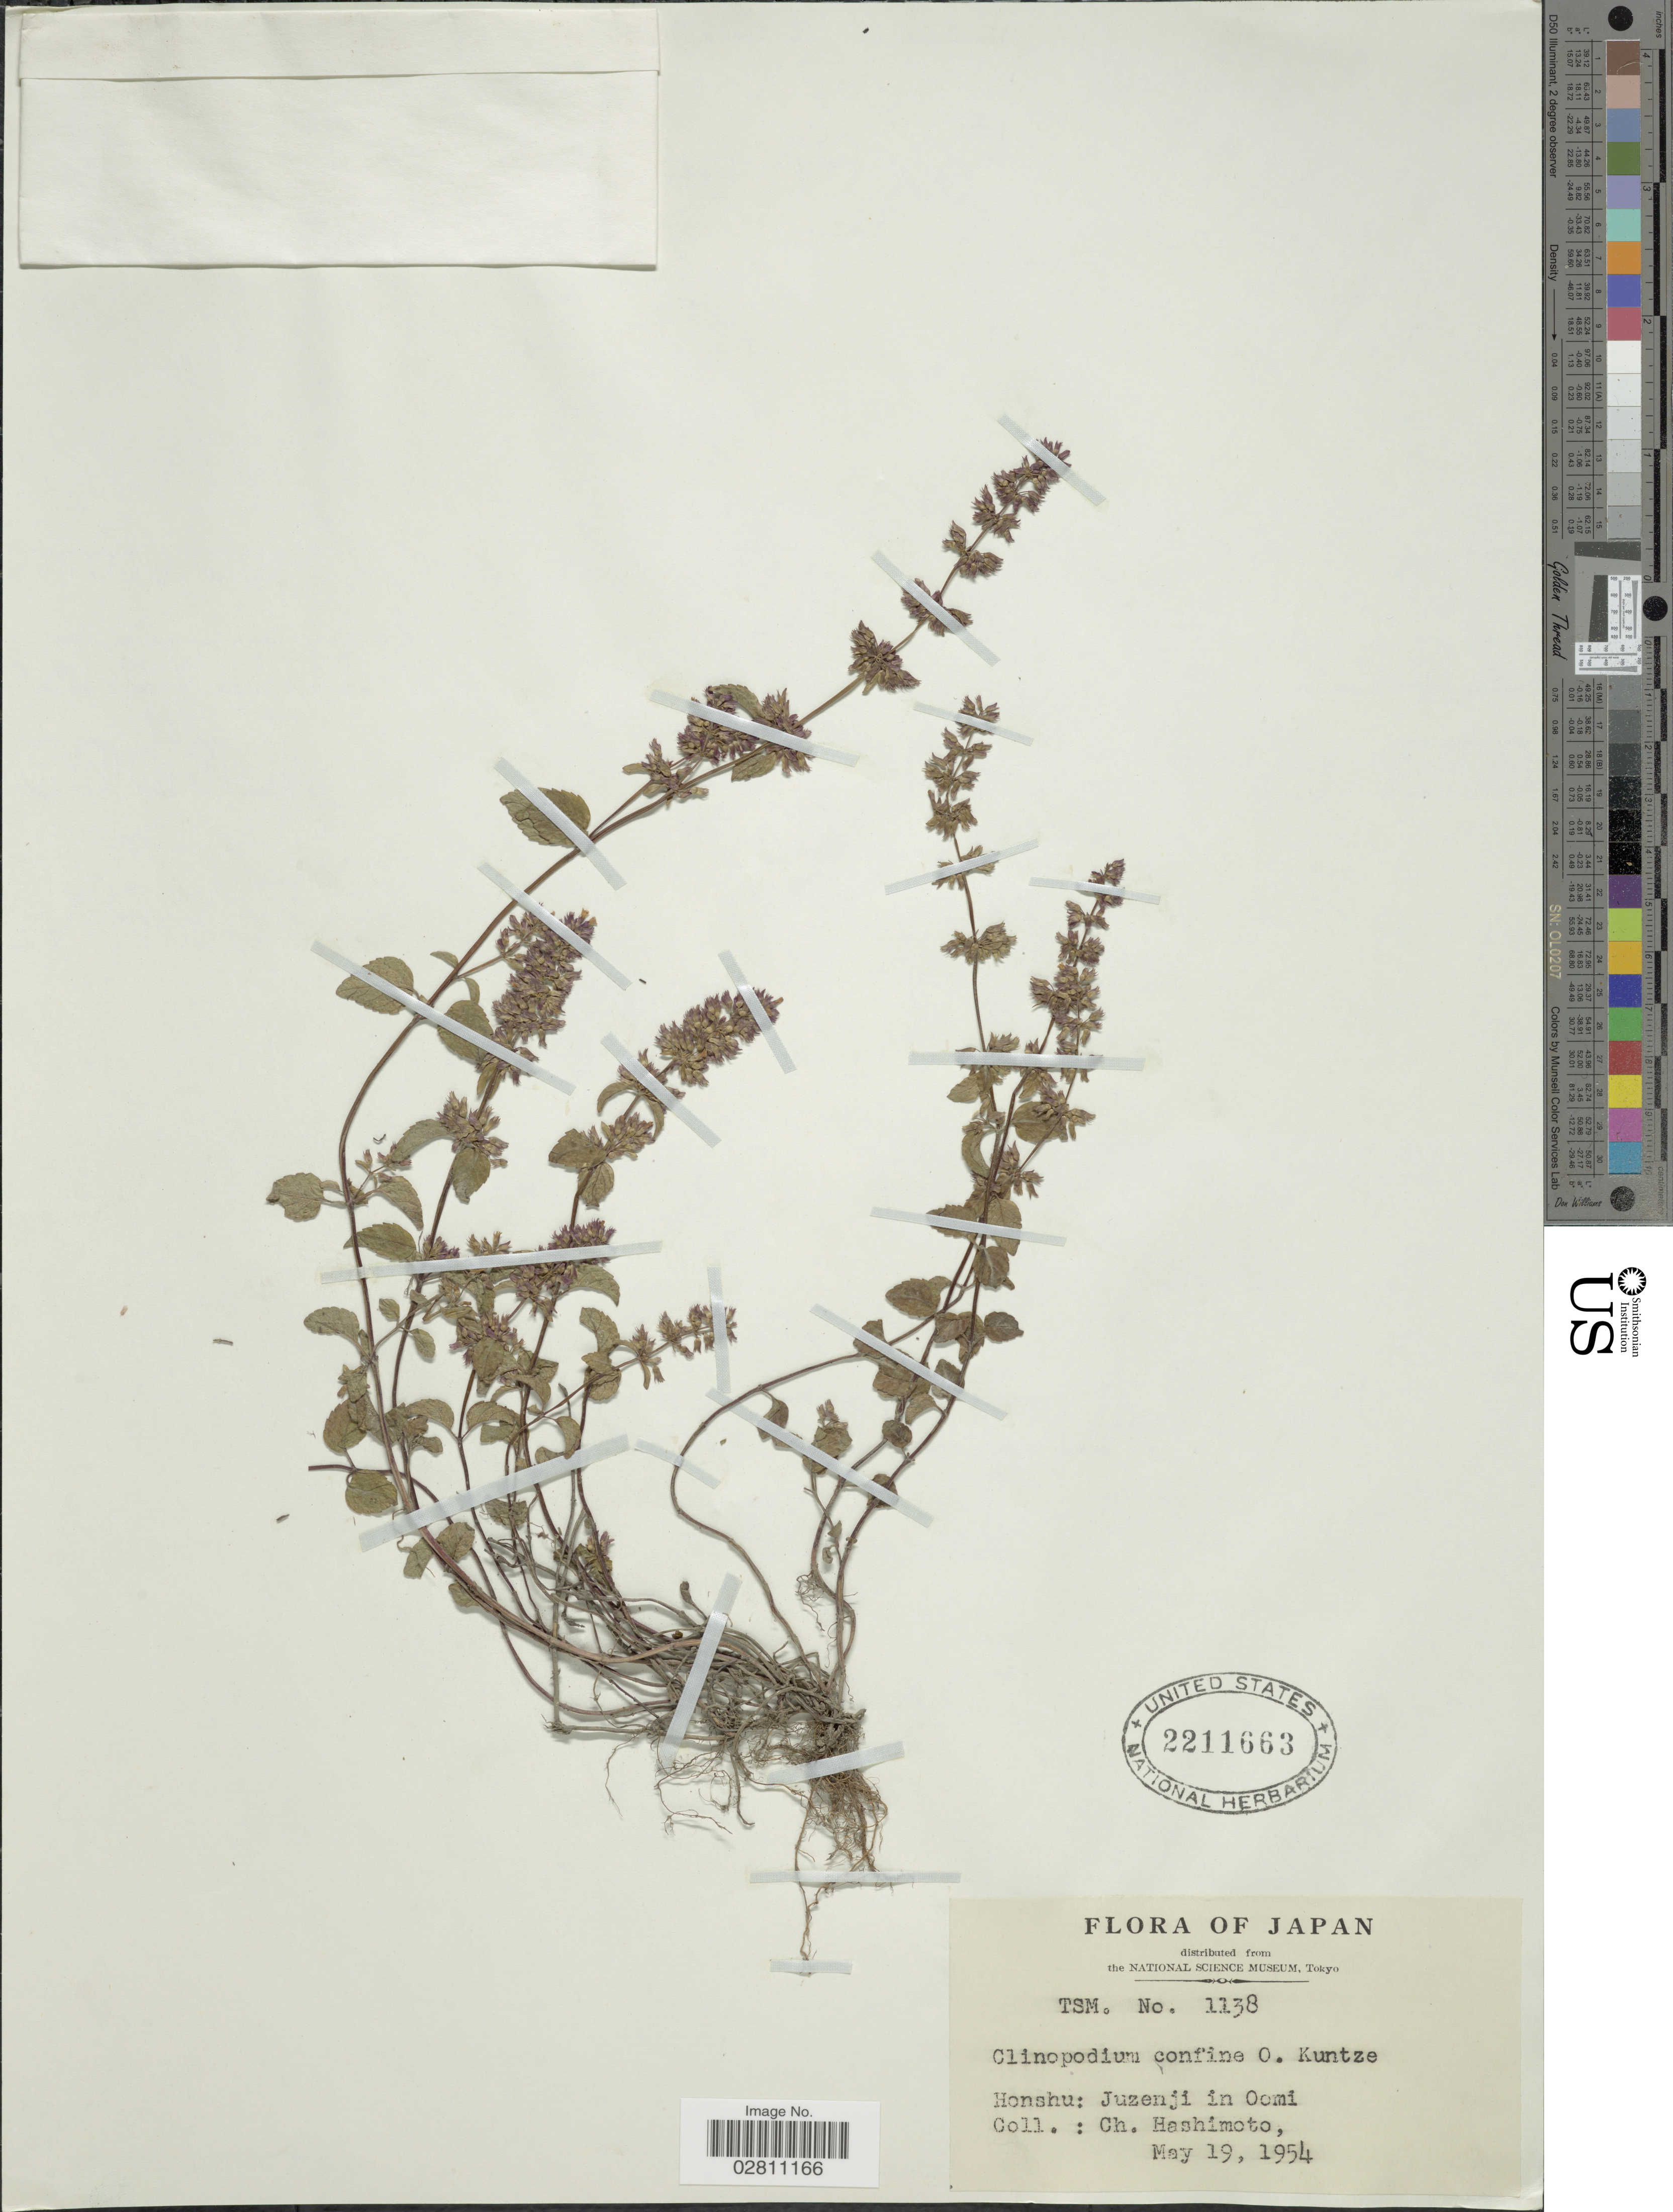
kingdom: Plantae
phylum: Tracheophyta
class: Magnoliopsida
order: Lamiales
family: Lamiaceae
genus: Clinopodium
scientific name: Clinopodium confine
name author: (Hance) Kuntze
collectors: C. Hashimoto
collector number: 1138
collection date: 1954-05-19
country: Japan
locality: Honshu: Juzenji in Oomi.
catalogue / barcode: US 2211663